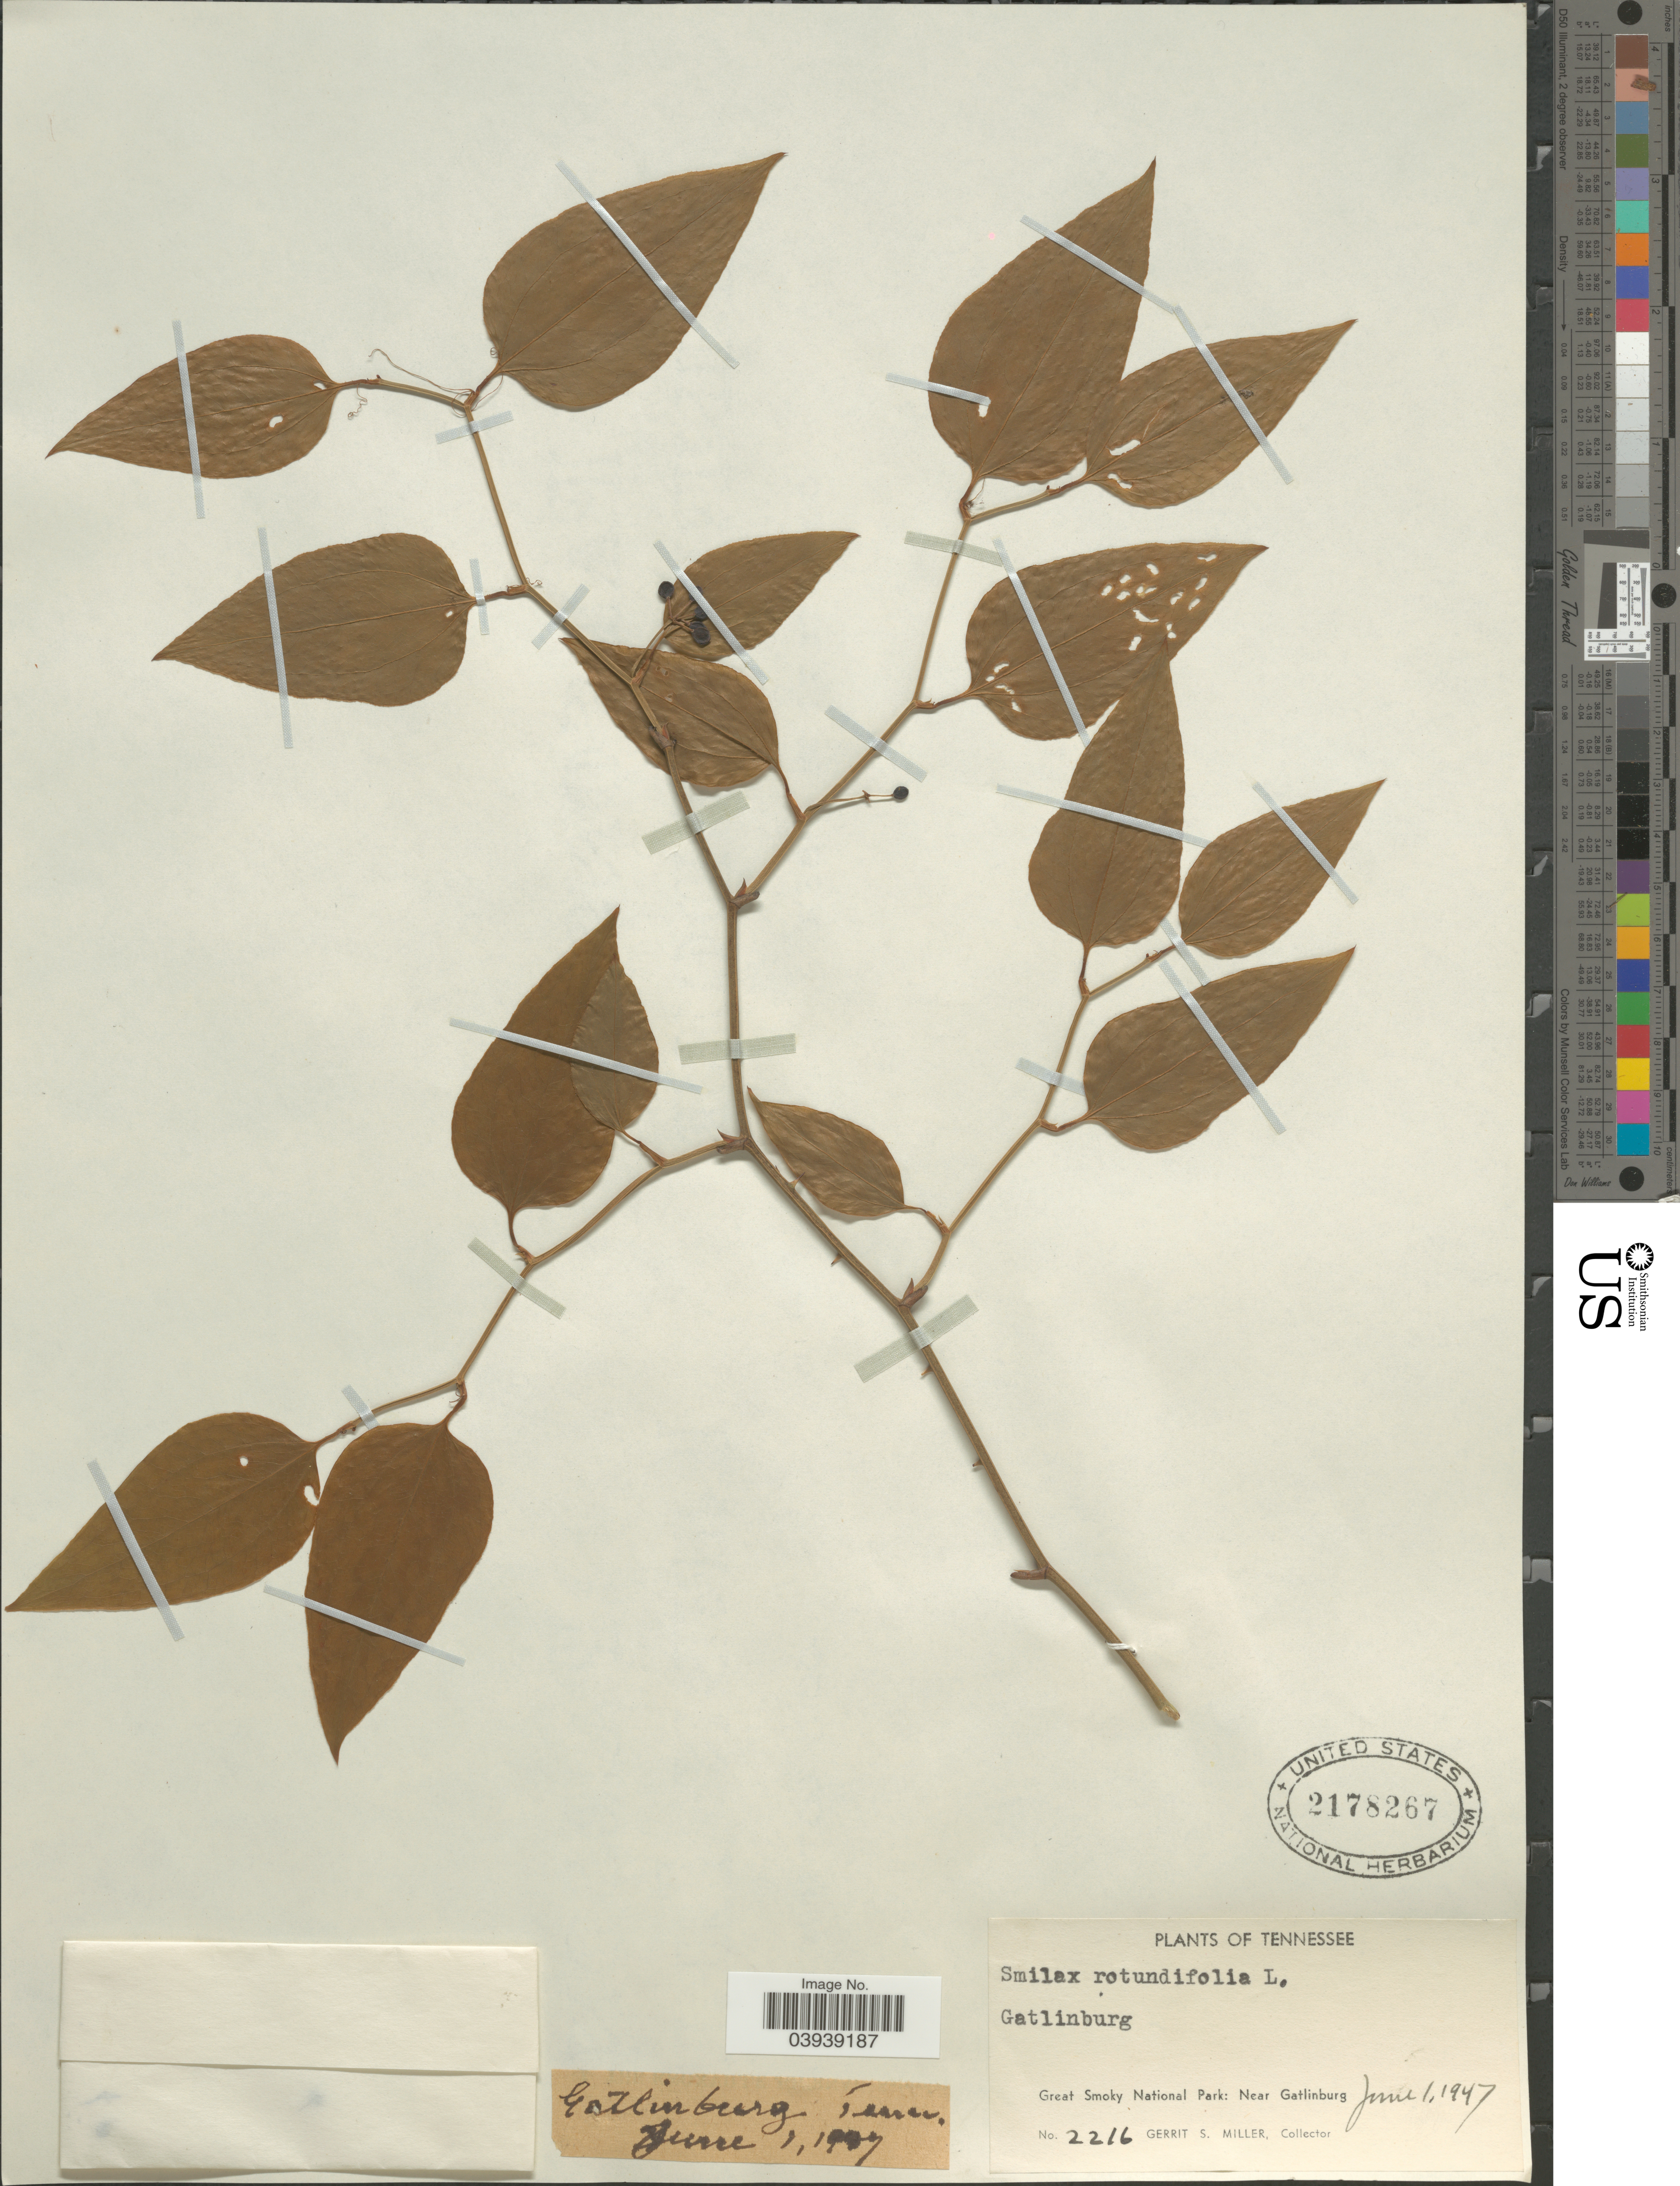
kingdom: Plantae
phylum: Tracheophyta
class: Liliopsida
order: Liliales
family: Smilacaceae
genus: Smilax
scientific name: Smilax rotundifolia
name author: L.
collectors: G. S. Miller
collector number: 2216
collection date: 1947-06-01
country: United States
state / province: Tennessee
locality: Gatlinburg. Great Smoky National Park: Near Gatlinburg.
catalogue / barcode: US 2178267